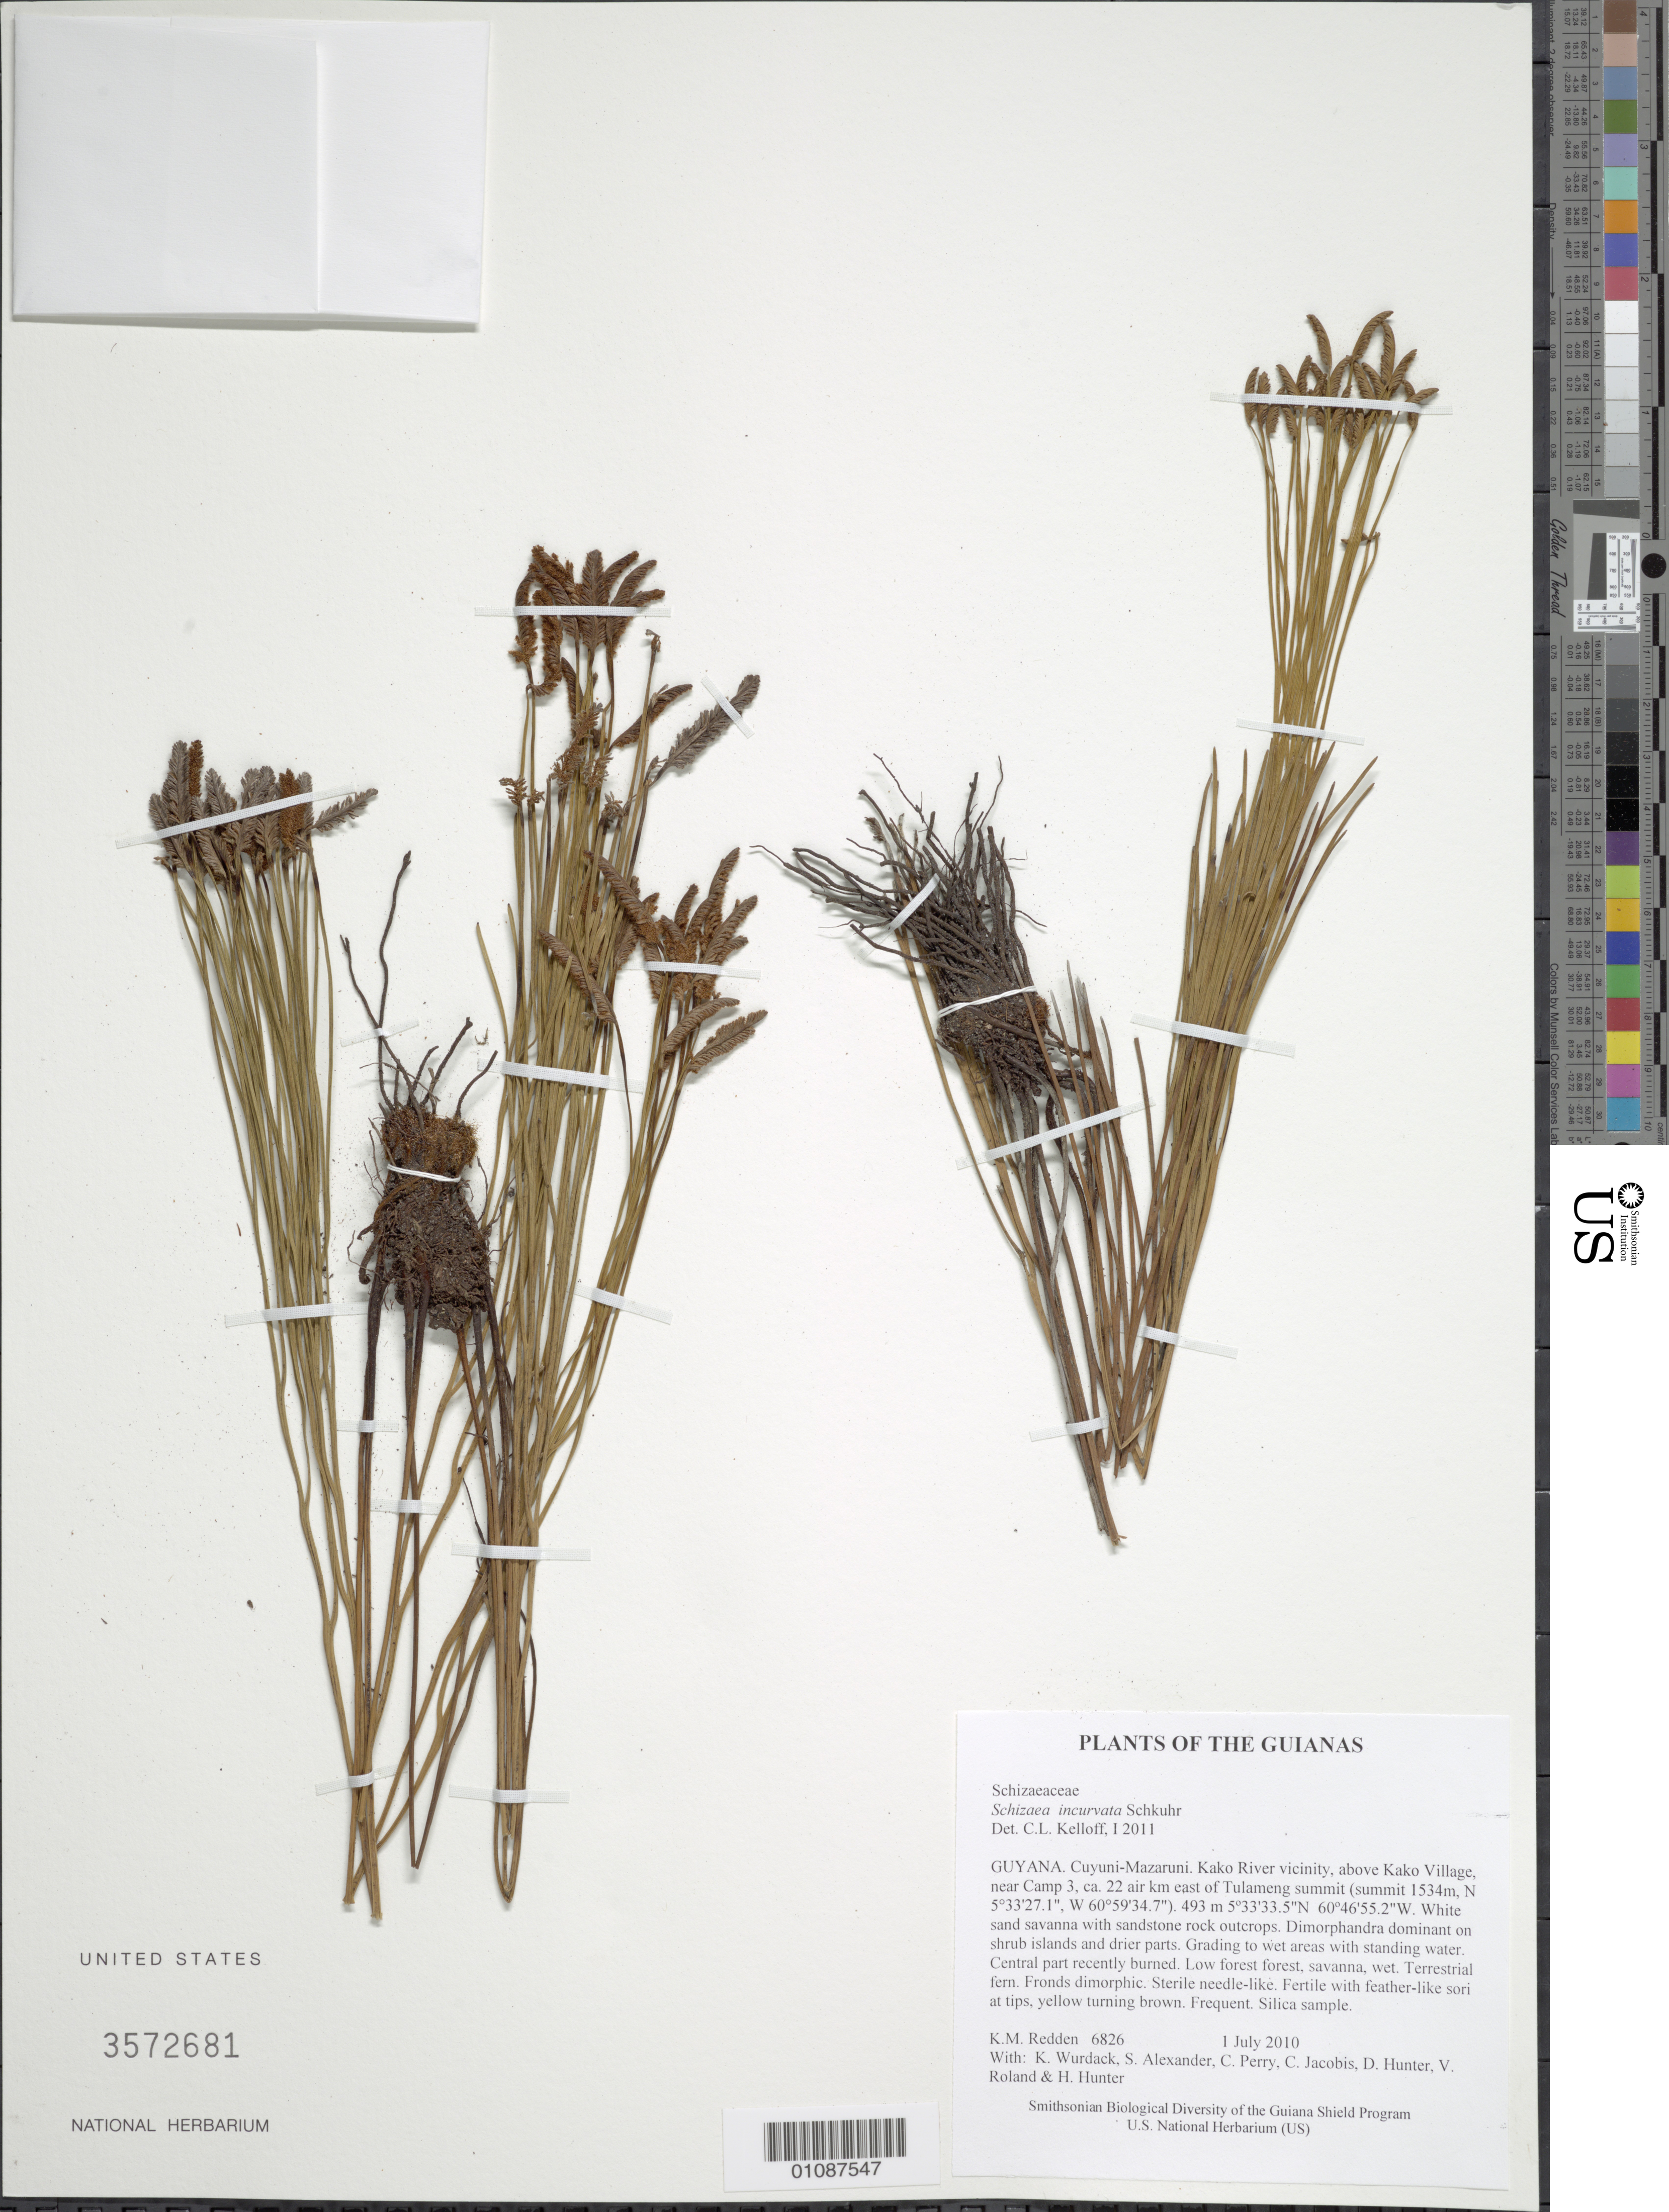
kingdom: Plantae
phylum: Tracheophyta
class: Polypodiopsida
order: Schizaeales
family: Schizaeaceae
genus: Schizaea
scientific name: Schizaea incurvata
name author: Schkuhr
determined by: Kelloff, Carol L., (US), Smithsonian Institution - National Museum of Natural History (UNITED STATES)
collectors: K. M. Redden, K. Wurdack, S. N. Alexander, C. Perry, C. Jacobis, D. Hunter, V. Roland & H. Hunter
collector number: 6826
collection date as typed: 1 July 2010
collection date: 2010-07-01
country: Guyana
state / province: Cuyuni-Mazaruni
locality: Kako River vicinity, above Kako Village, near Camp 3, ca. 22 air km east of Tulameng summit (summit 1534m, N 5°33'27.1", W 60°59'34.7")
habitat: White sand savanna with sandstone rock outcrops. Dimorphandra dominant on shrub islands and drier parts. Grading to wet areas with standing water. Central part recently burned. Low forest forest, savanna, wet.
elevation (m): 493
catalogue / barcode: US 3572681